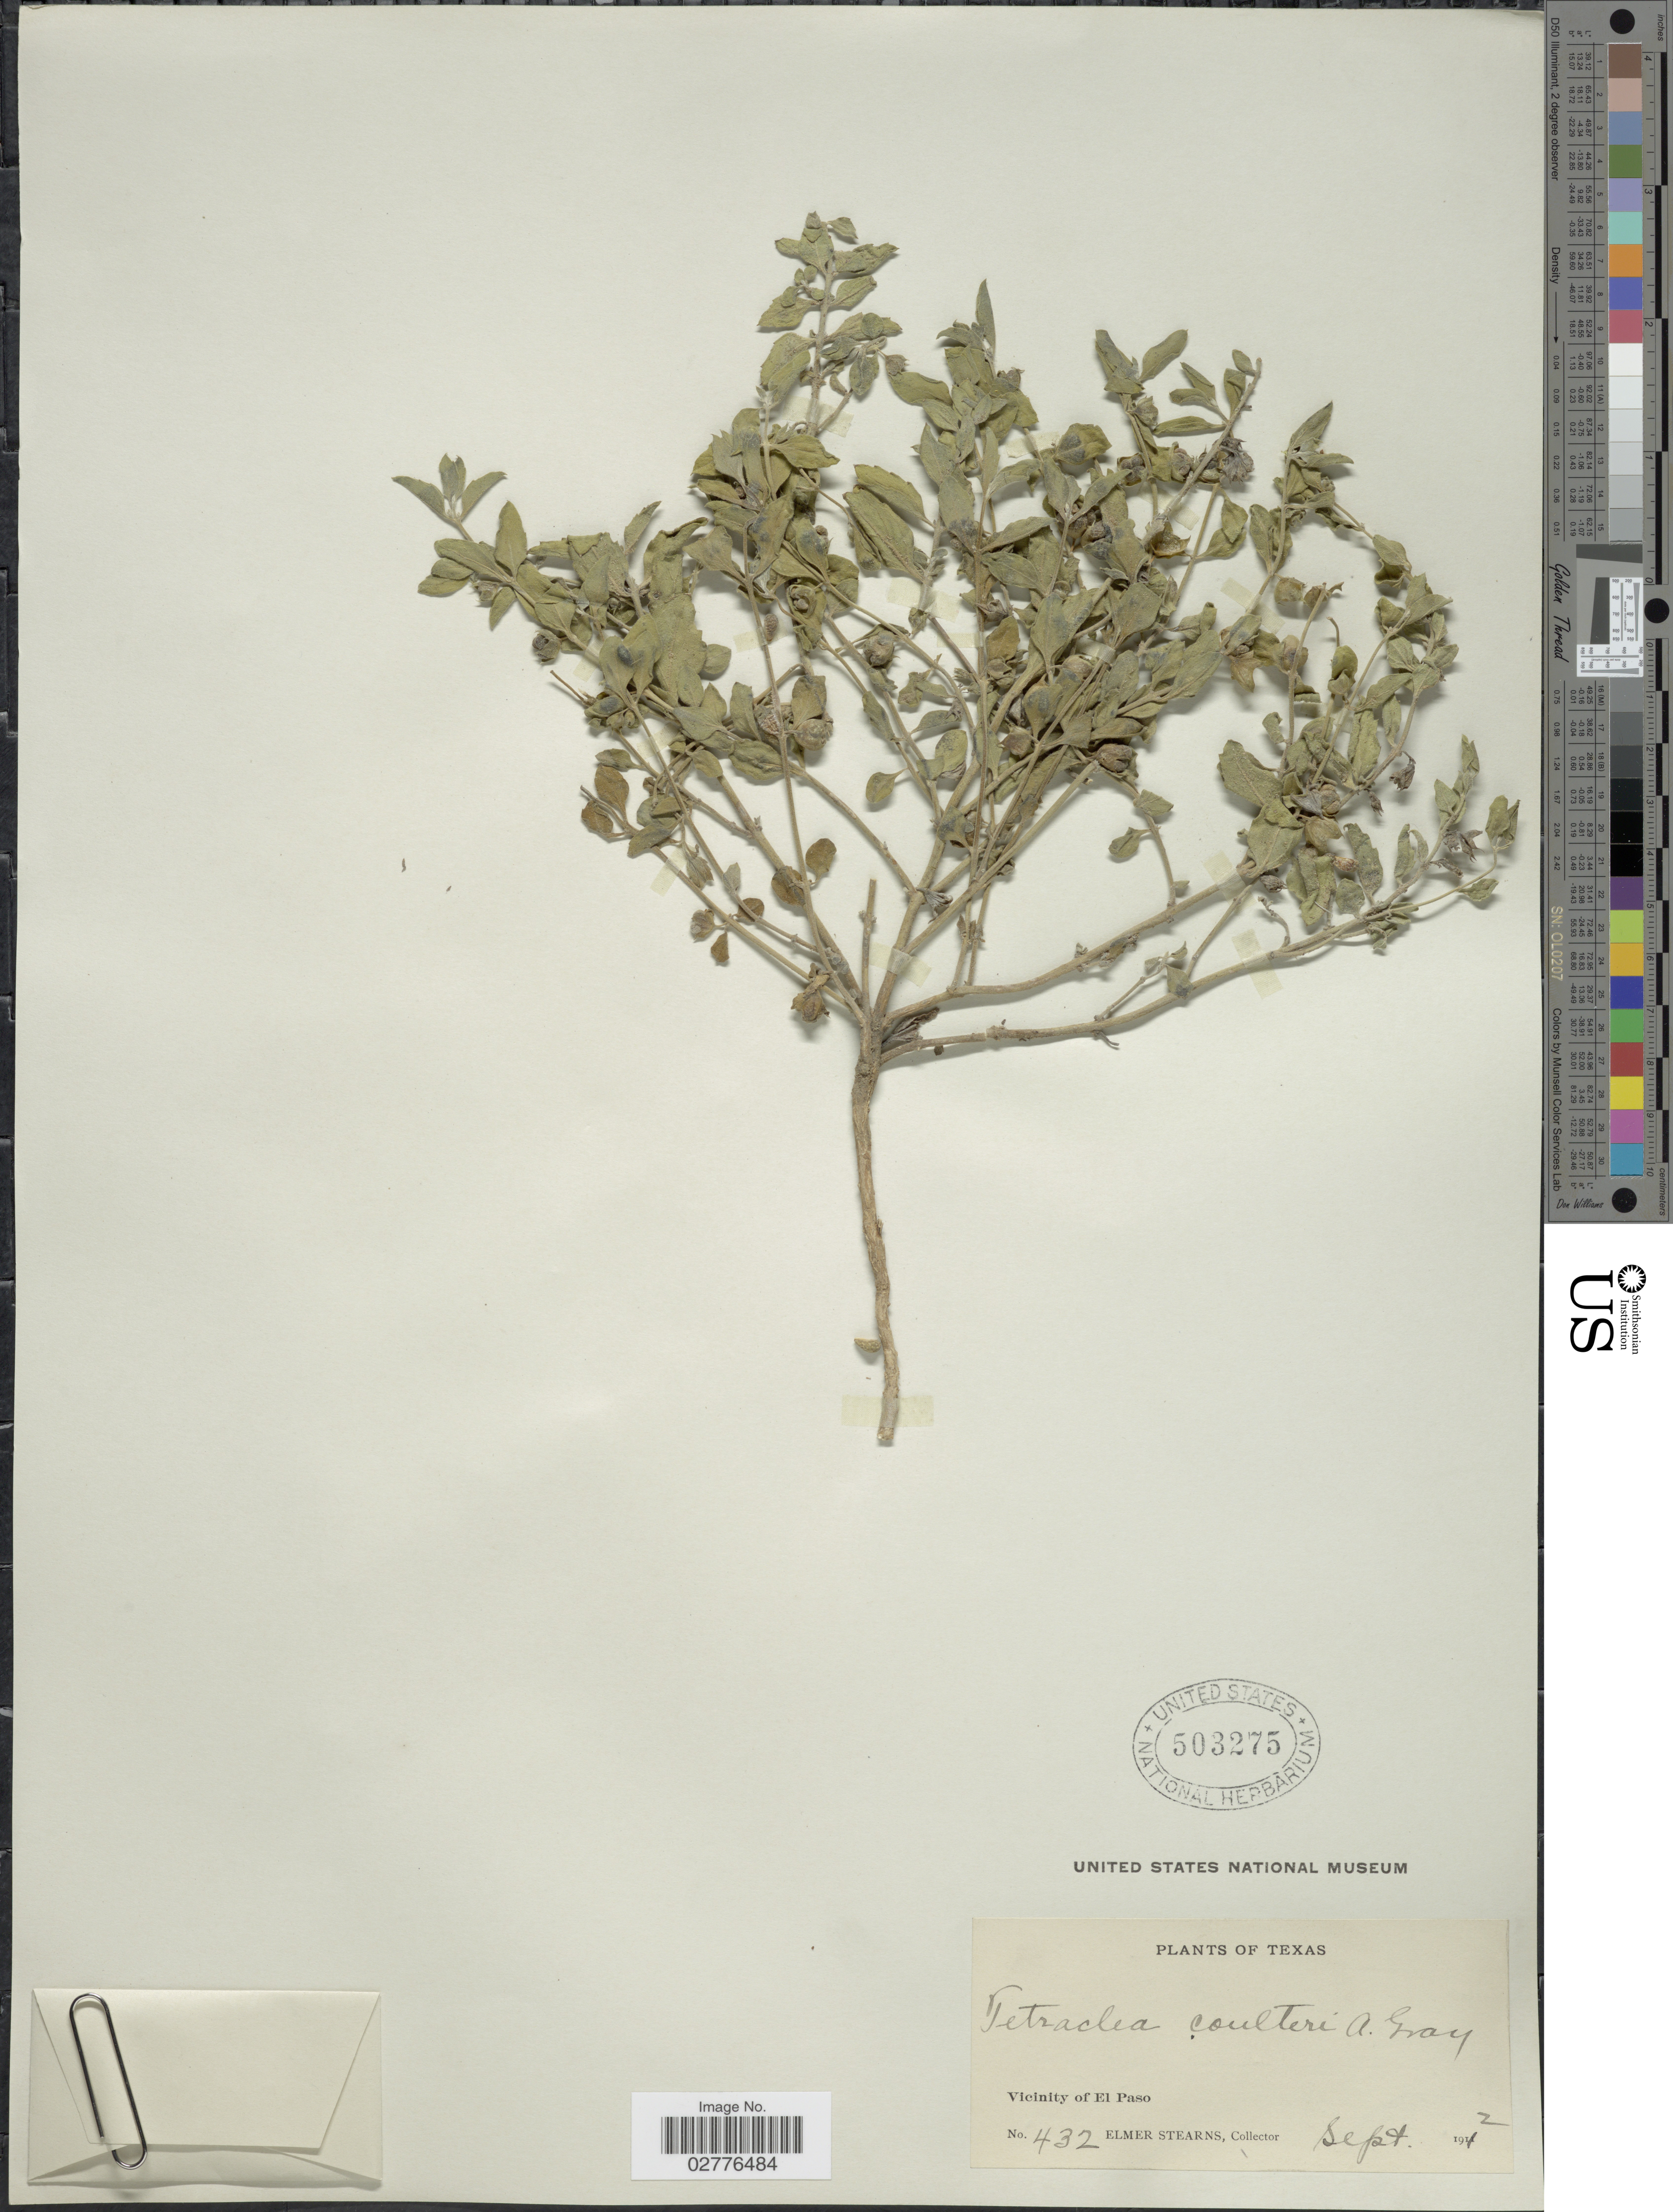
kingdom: Plantae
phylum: Tracheophyta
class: Magnoliopsida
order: Lamiales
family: Lamiaceae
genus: Tetraclea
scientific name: Tetraclea coulteri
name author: A. Gray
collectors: E. Stearns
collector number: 432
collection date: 1912-09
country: United States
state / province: Texas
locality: Vicinity of El Paso.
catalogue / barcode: US 503275